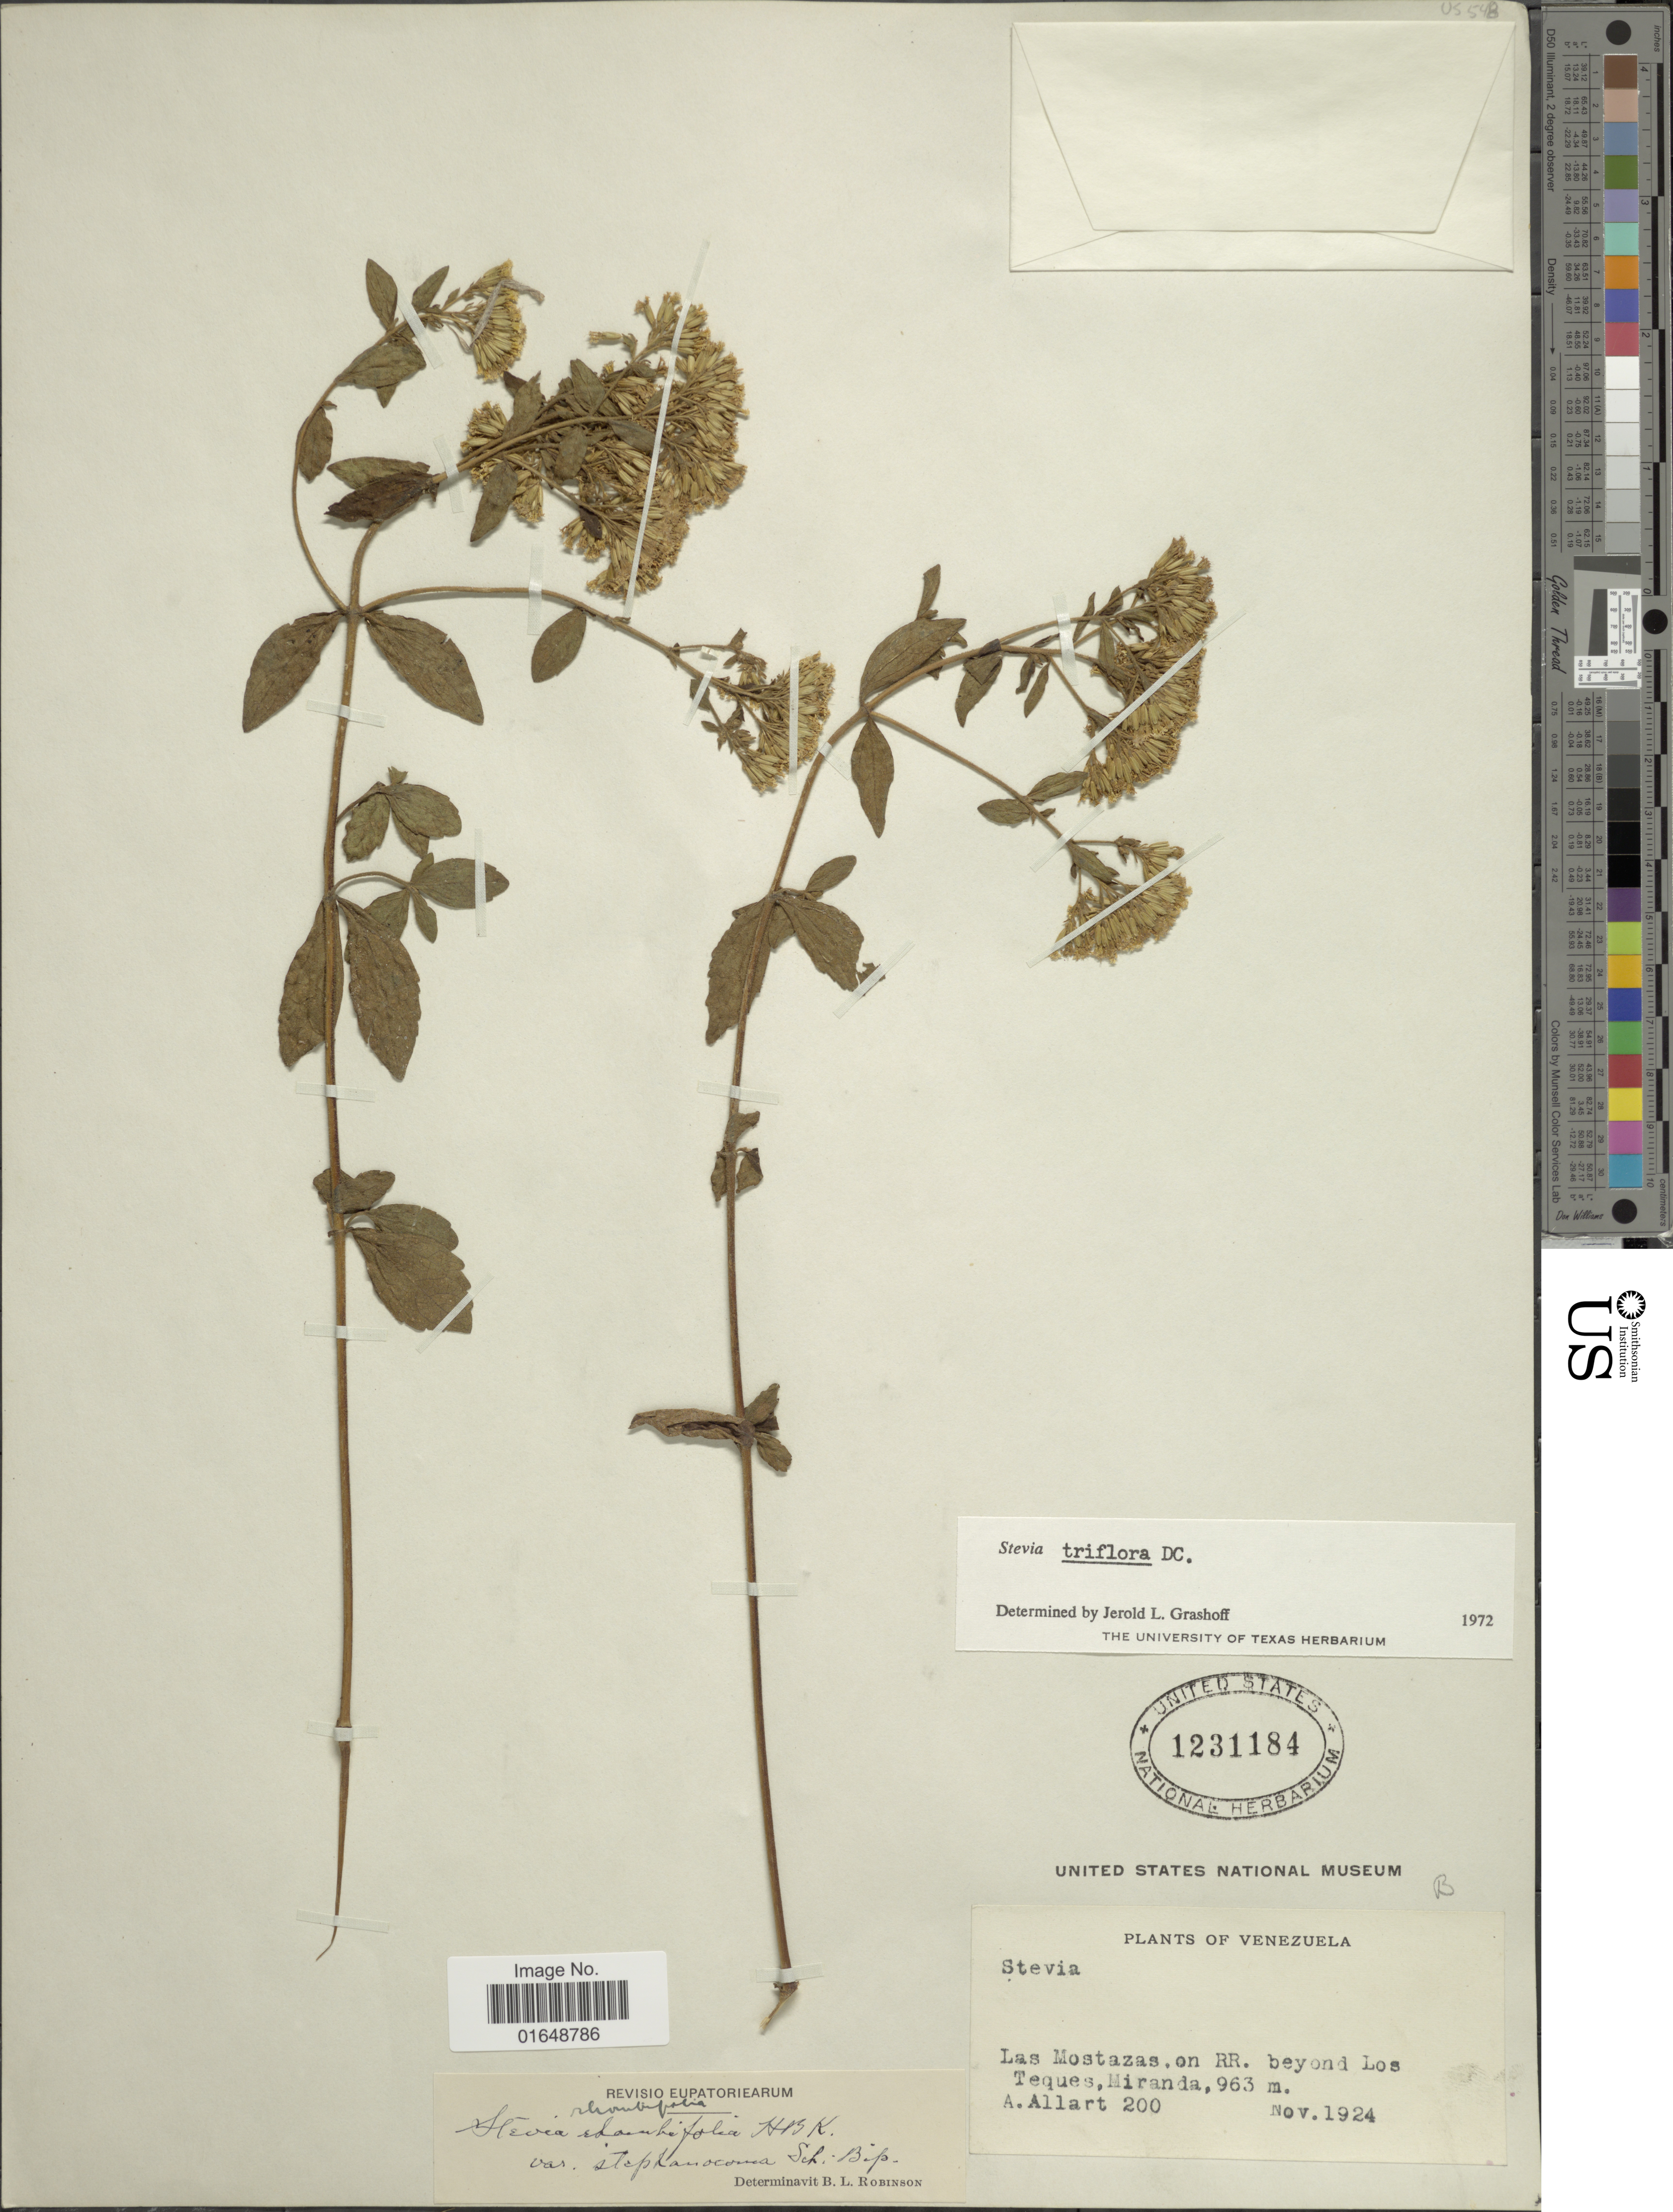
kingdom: Plantae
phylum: Tracheophyta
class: Magnoliopsida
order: Asterales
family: Asteraceae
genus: Stevia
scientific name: Stevia triflora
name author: DC.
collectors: A. Allart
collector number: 200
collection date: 1924-11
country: Venezuela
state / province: Miranda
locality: Las Mostazas, on RR. beyond Los Teques.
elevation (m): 963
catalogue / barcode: US 1231184